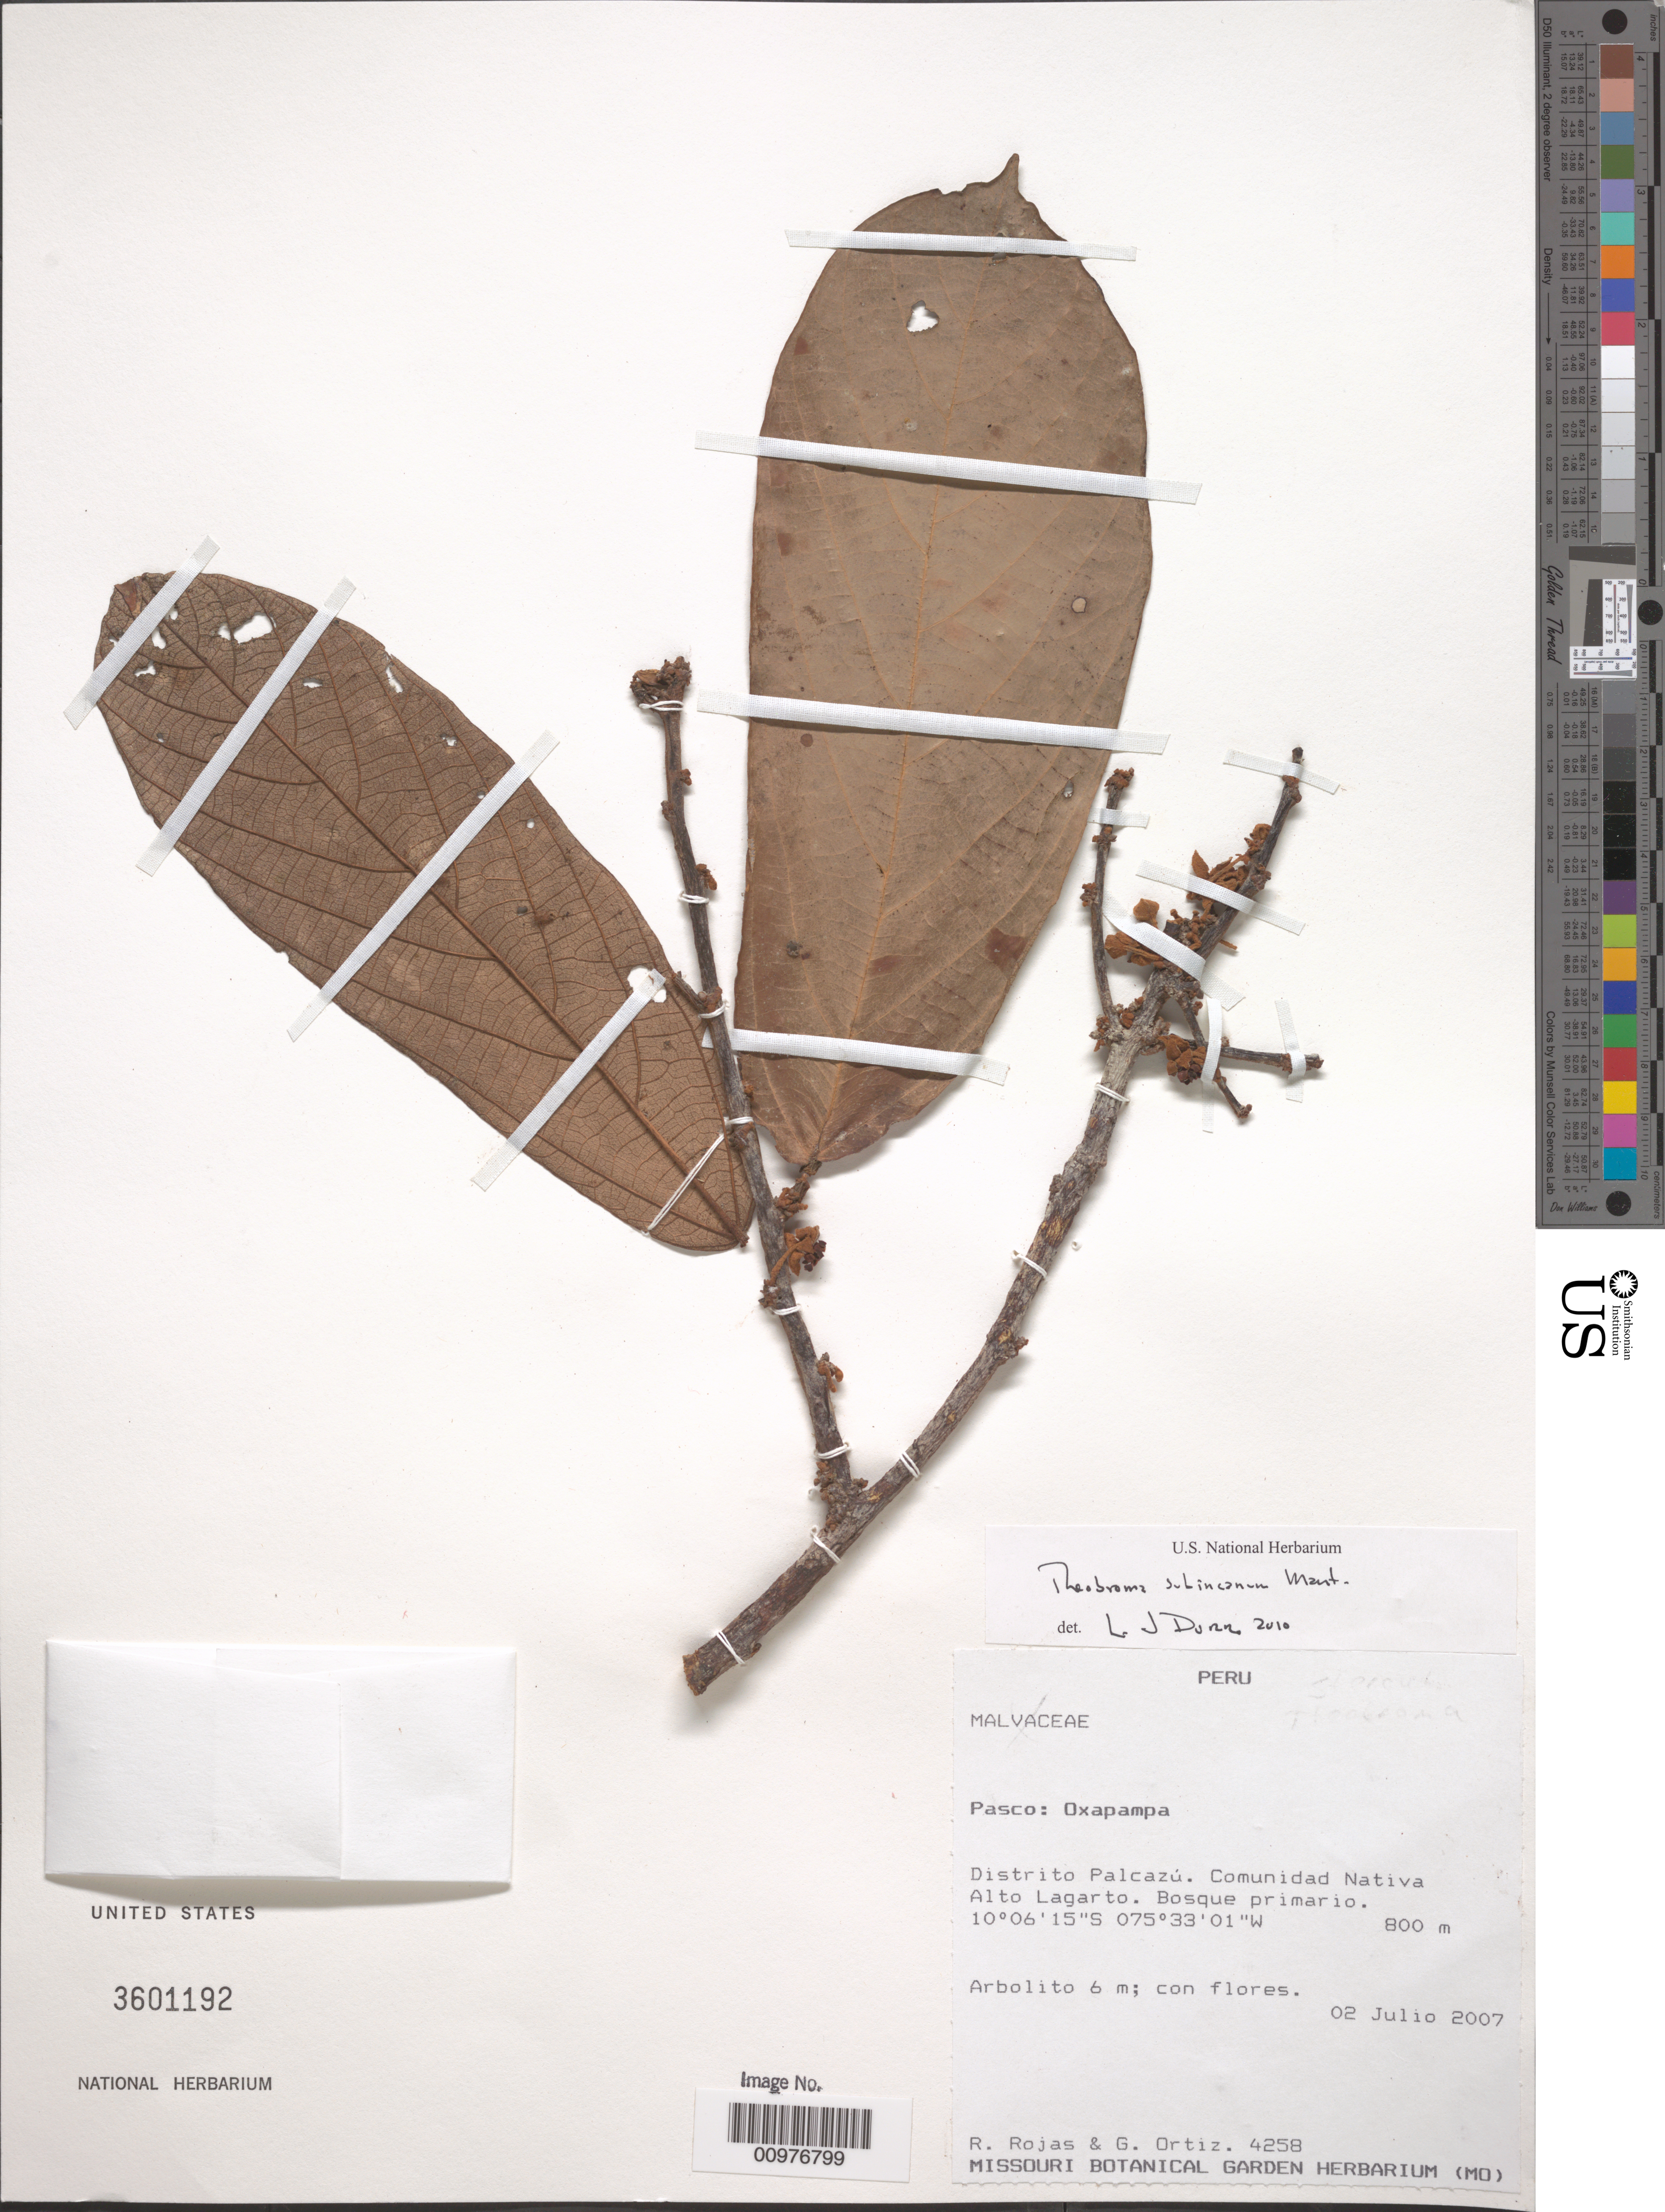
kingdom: Plantae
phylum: Tracheophyta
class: Magnoliopsida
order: Malvales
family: Malvaceae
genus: Theobroma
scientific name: Theobroma subincanum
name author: Mart.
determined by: Dorr, L. J., (BOT), Smithsonian Institution - National Museum of Natural History (UNITED STATES)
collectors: R. Rojas & G. Ortiz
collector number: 4258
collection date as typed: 02 Julio 2007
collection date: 2007-07-02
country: Peru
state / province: Pasco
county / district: Oxapampa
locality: Distrito Palcazu. Comunidad Nativa Alto Lagarto.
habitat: bosque primario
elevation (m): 800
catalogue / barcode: US 3601192